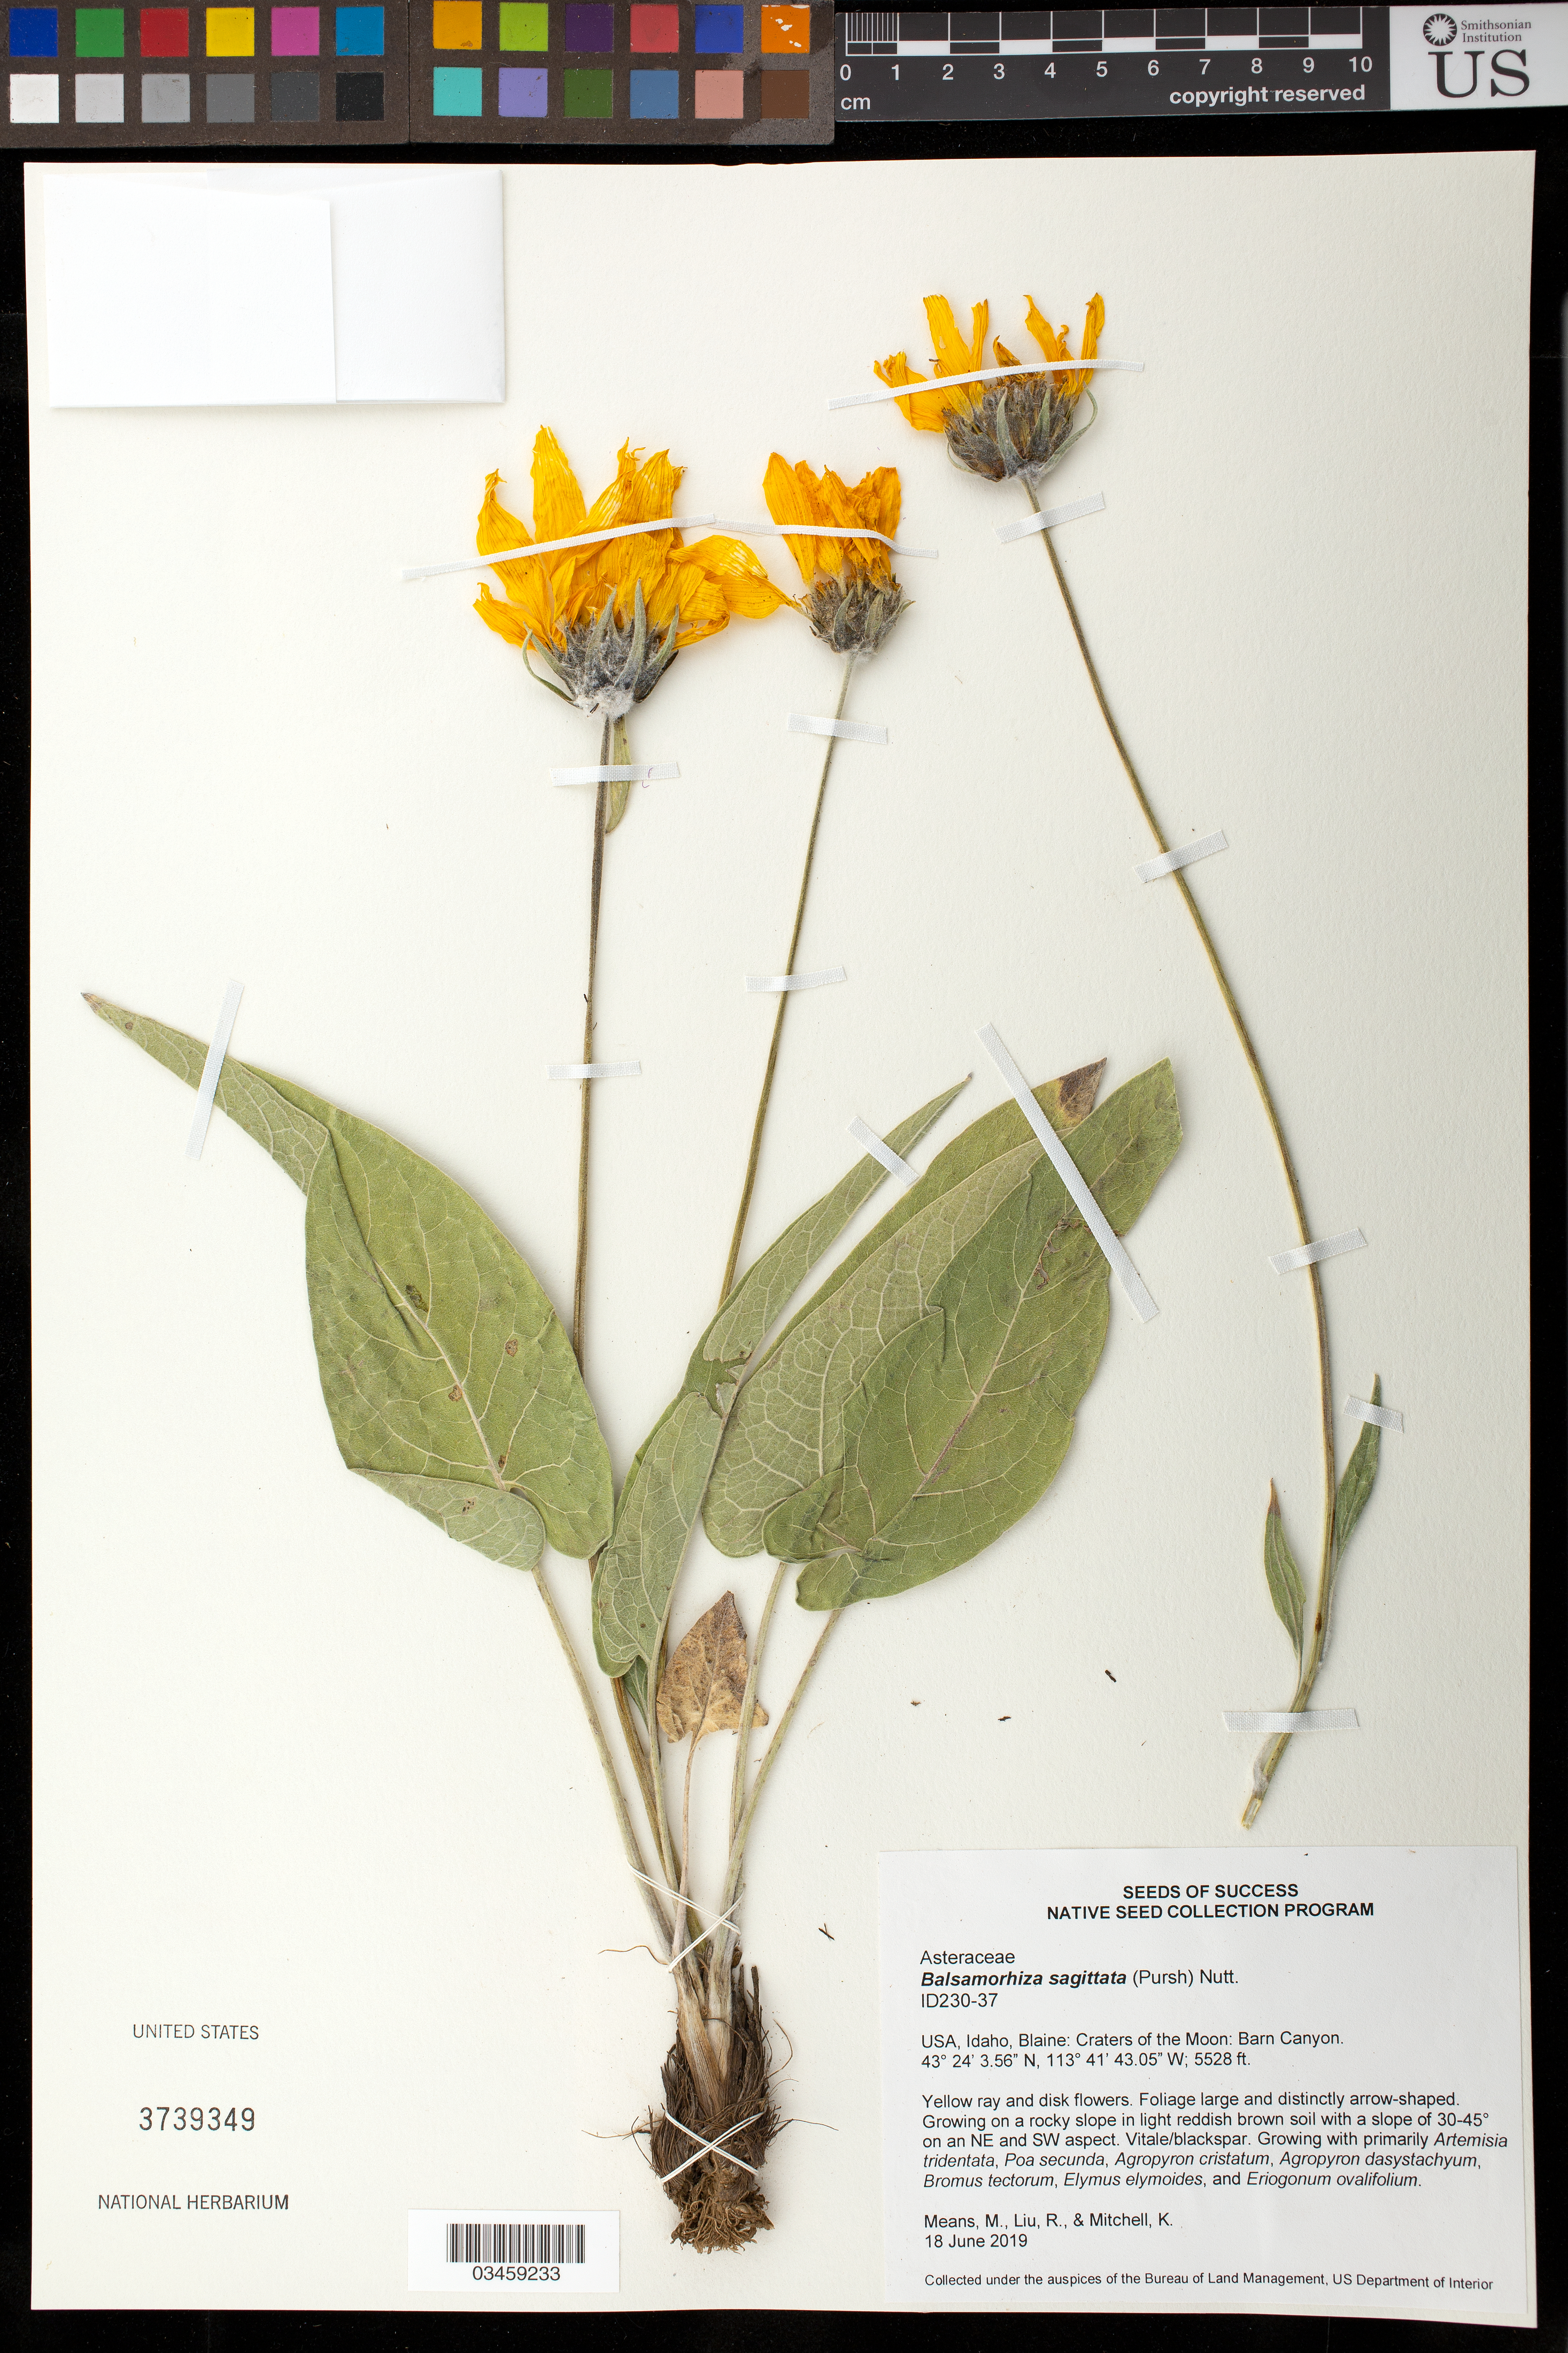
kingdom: Plantae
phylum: Tracheophyta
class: Magnoliopsida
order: Asterales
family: Asteraceae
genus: Balsamorhiza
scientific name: Balsamorhiza sagittata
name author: (Pursh) Nutt.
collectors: M. Means, M. Liu & K. Mitchell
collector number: ID230-37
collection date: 2019-06-18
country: United States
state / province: Idaho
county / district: Blaine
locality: Craters of the Moon, Barn Canyon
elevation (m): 1685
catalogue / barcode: US 3739349